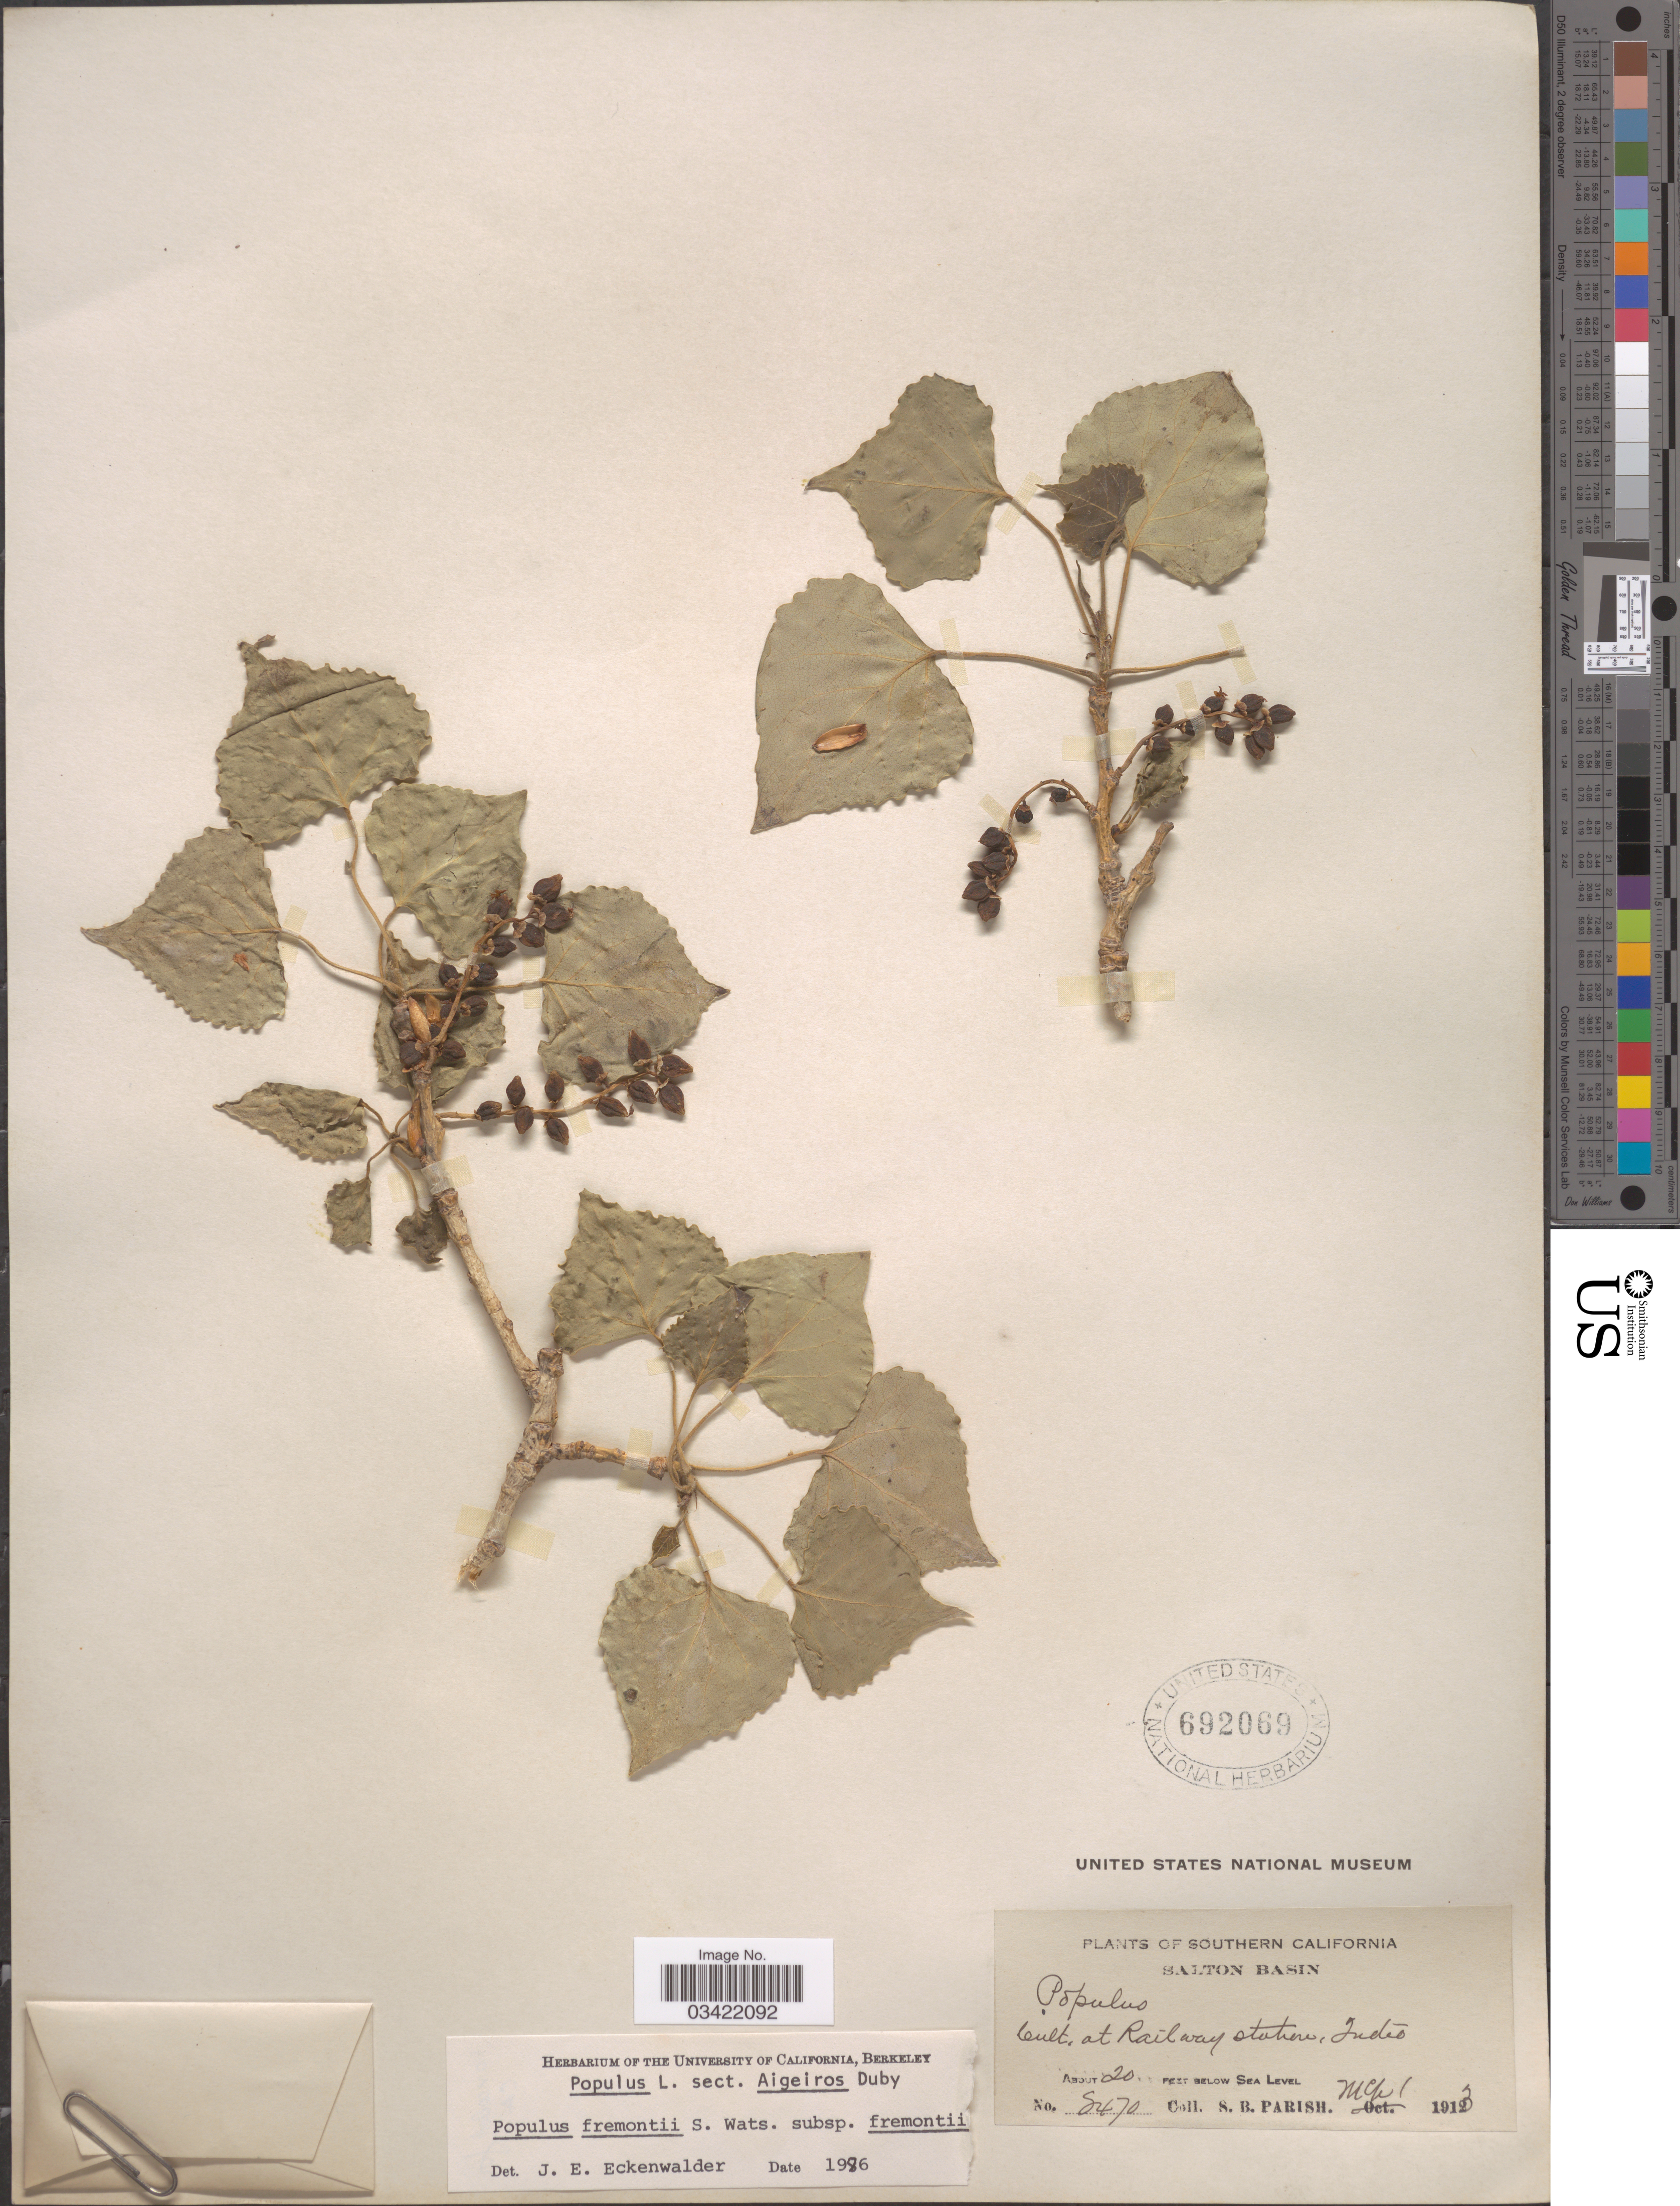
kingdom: Plantae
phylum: Tracheophyta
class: Magnoliopsida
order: Malpighiales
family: Salicaceae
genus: Populus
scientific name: Populus fremontii subsp. fremontii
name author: S. Watson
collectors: S. B. Parish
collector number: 8470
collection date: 1913-03-01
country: United States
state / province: California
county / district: Riverside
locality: Southern California. Salton Basin. Cult, at Railway station, Indio,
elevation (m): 6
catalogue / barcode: US 692069